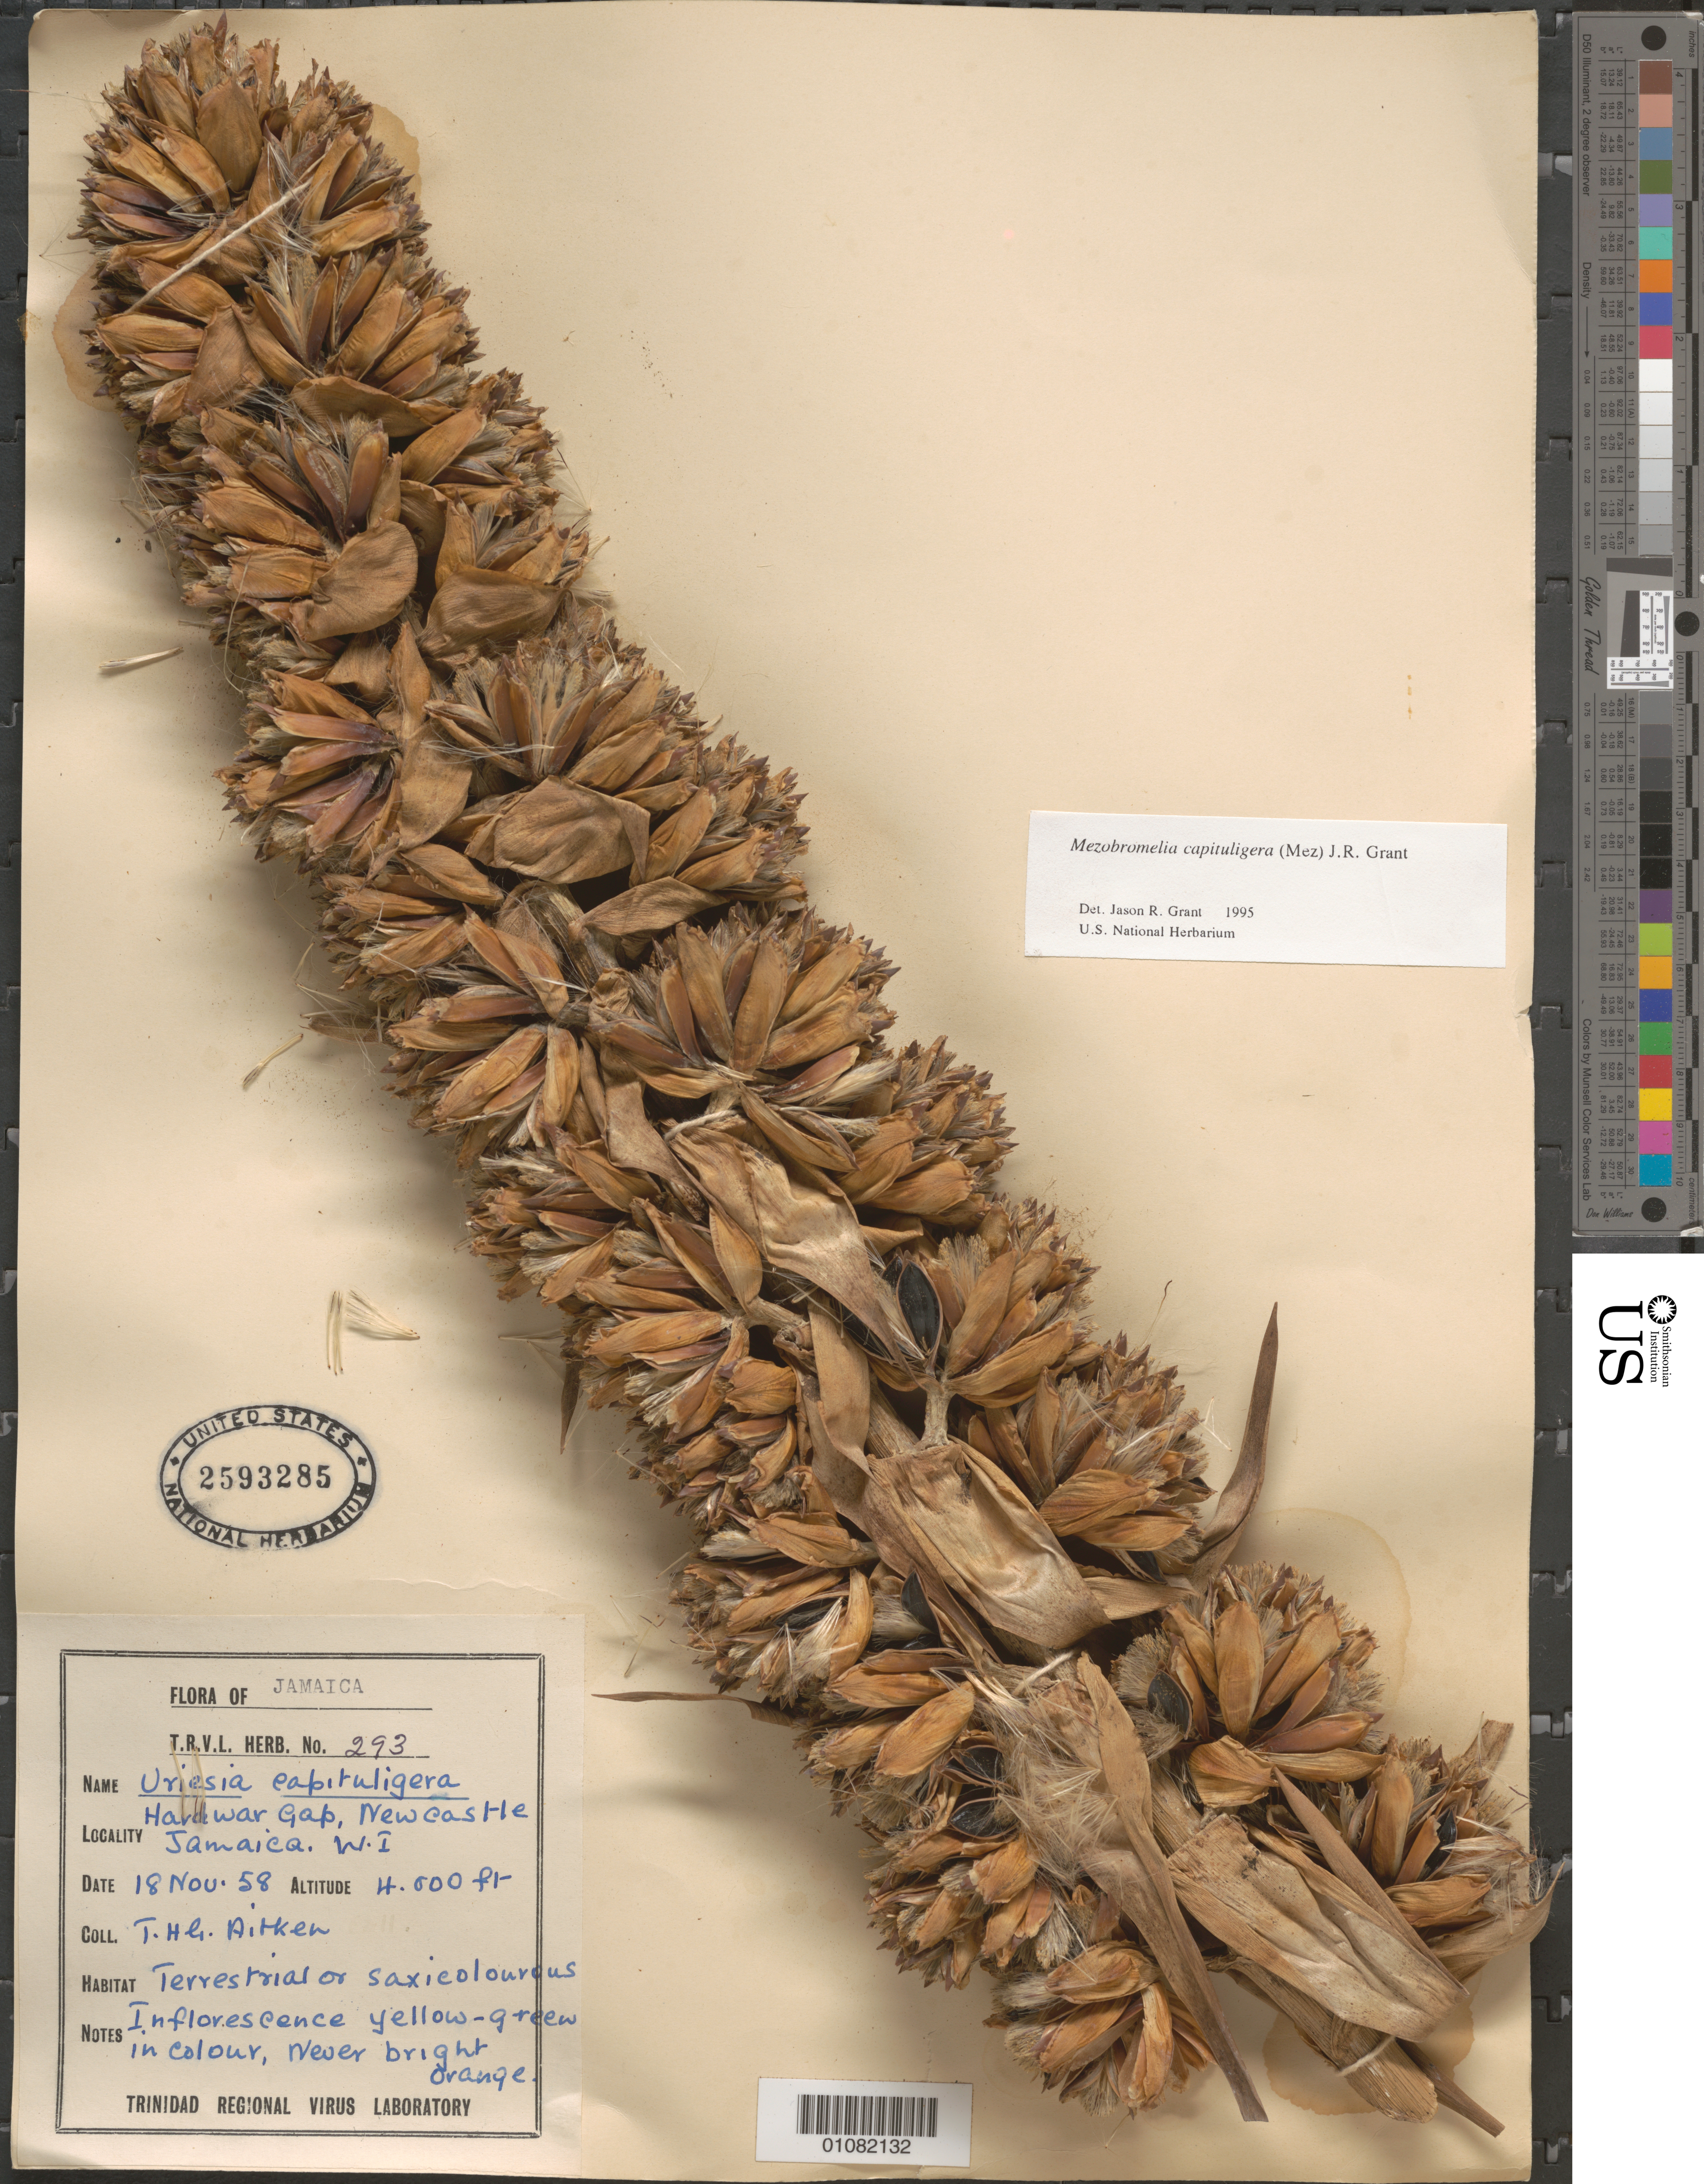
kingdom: Plantae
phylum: Tracheophyta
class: Liliopsida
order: Poales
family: Bromeliaceae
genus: Mezobromelia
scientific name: Mezobromelia capituligera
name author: (Griseb.) J.R. Grant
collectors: T. Aitken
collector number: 293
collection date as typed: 18 Nov 1958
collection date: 1958-11-18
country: Jamaica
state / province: Saint Andrew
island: Jamaica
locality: Hardwar Gap, Newcastle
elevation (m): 1219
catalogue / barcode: US 2593285